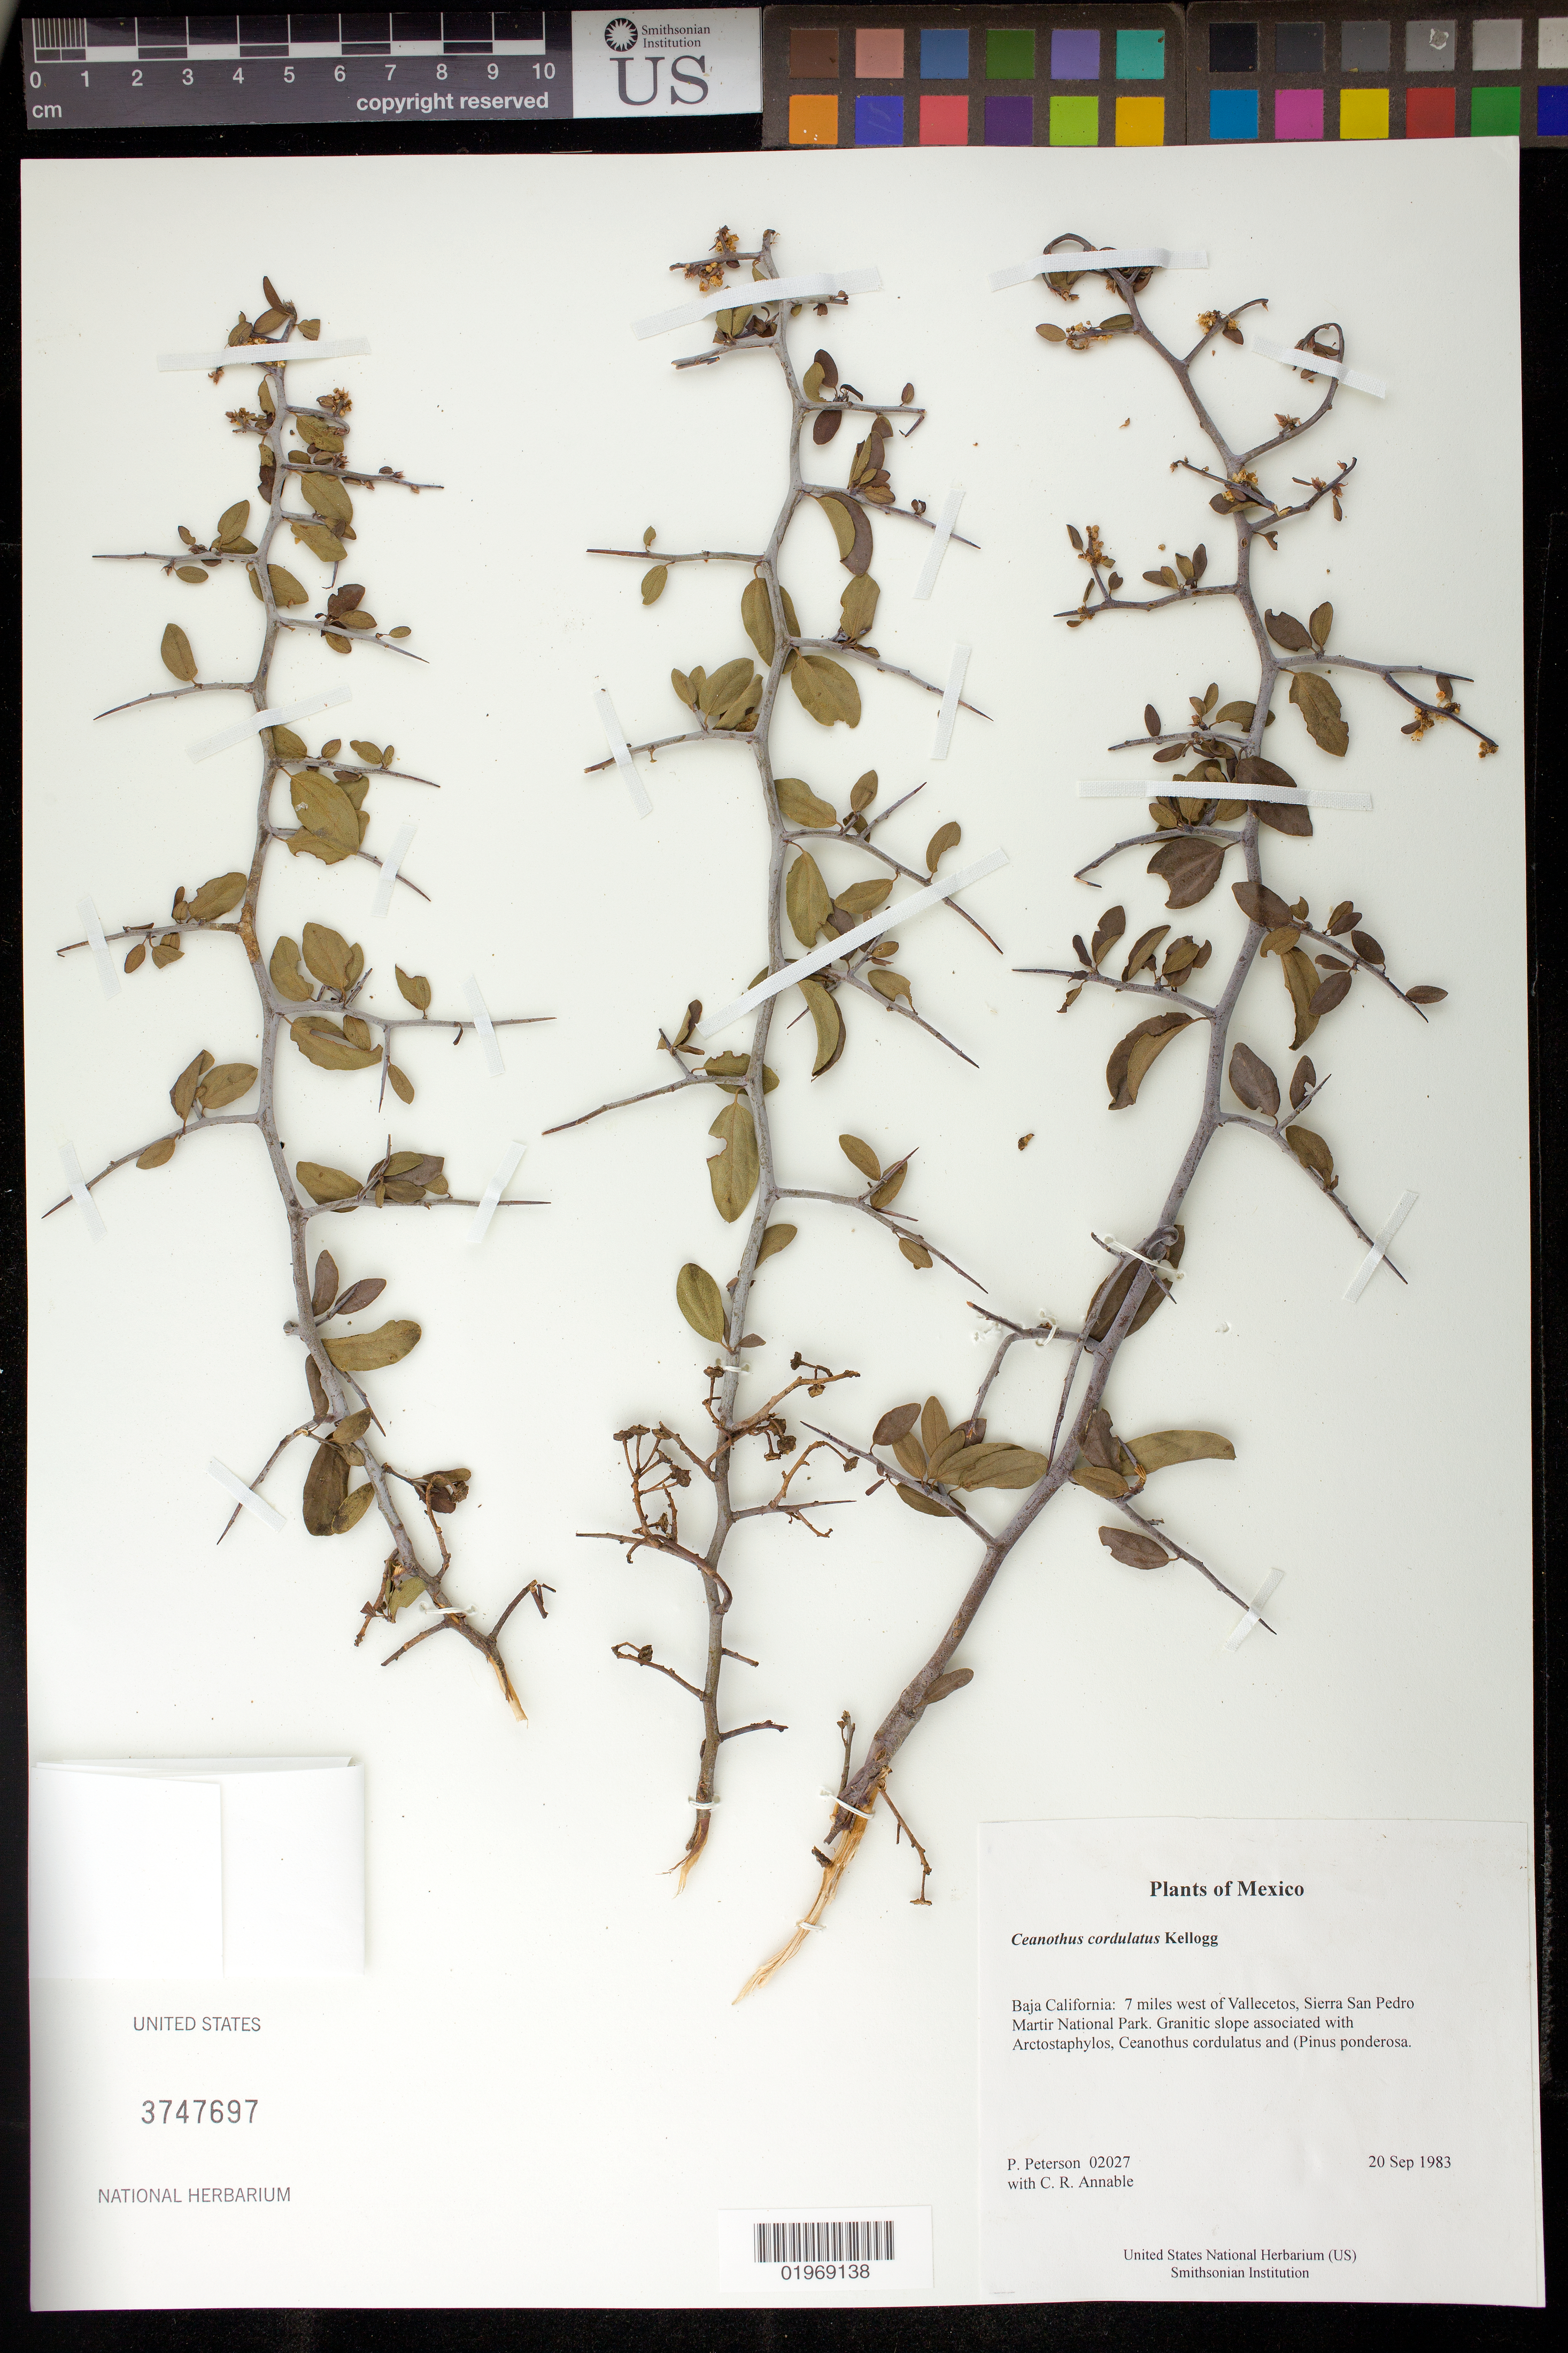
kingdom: Plantae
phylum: Tracheophyta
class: Magnoliopsida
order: Rosales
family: Rhamnaceae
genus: Ceanothus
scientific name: Ceanothus cordulatus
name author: Kellogg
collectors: P. M. Peterson & C. R. Annable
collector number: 02027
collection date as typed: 20 Sep 1983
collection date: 1983-09-20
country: Mexico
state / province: Baja California Norte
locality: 7 miles west of Vallecetos, Sierra San Pedro Martir National Park.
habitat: Granitic slope associated with Arctostaphylos, Ceanothus cordulatus and (Pinus ponderosa.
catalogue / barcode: US 3747697